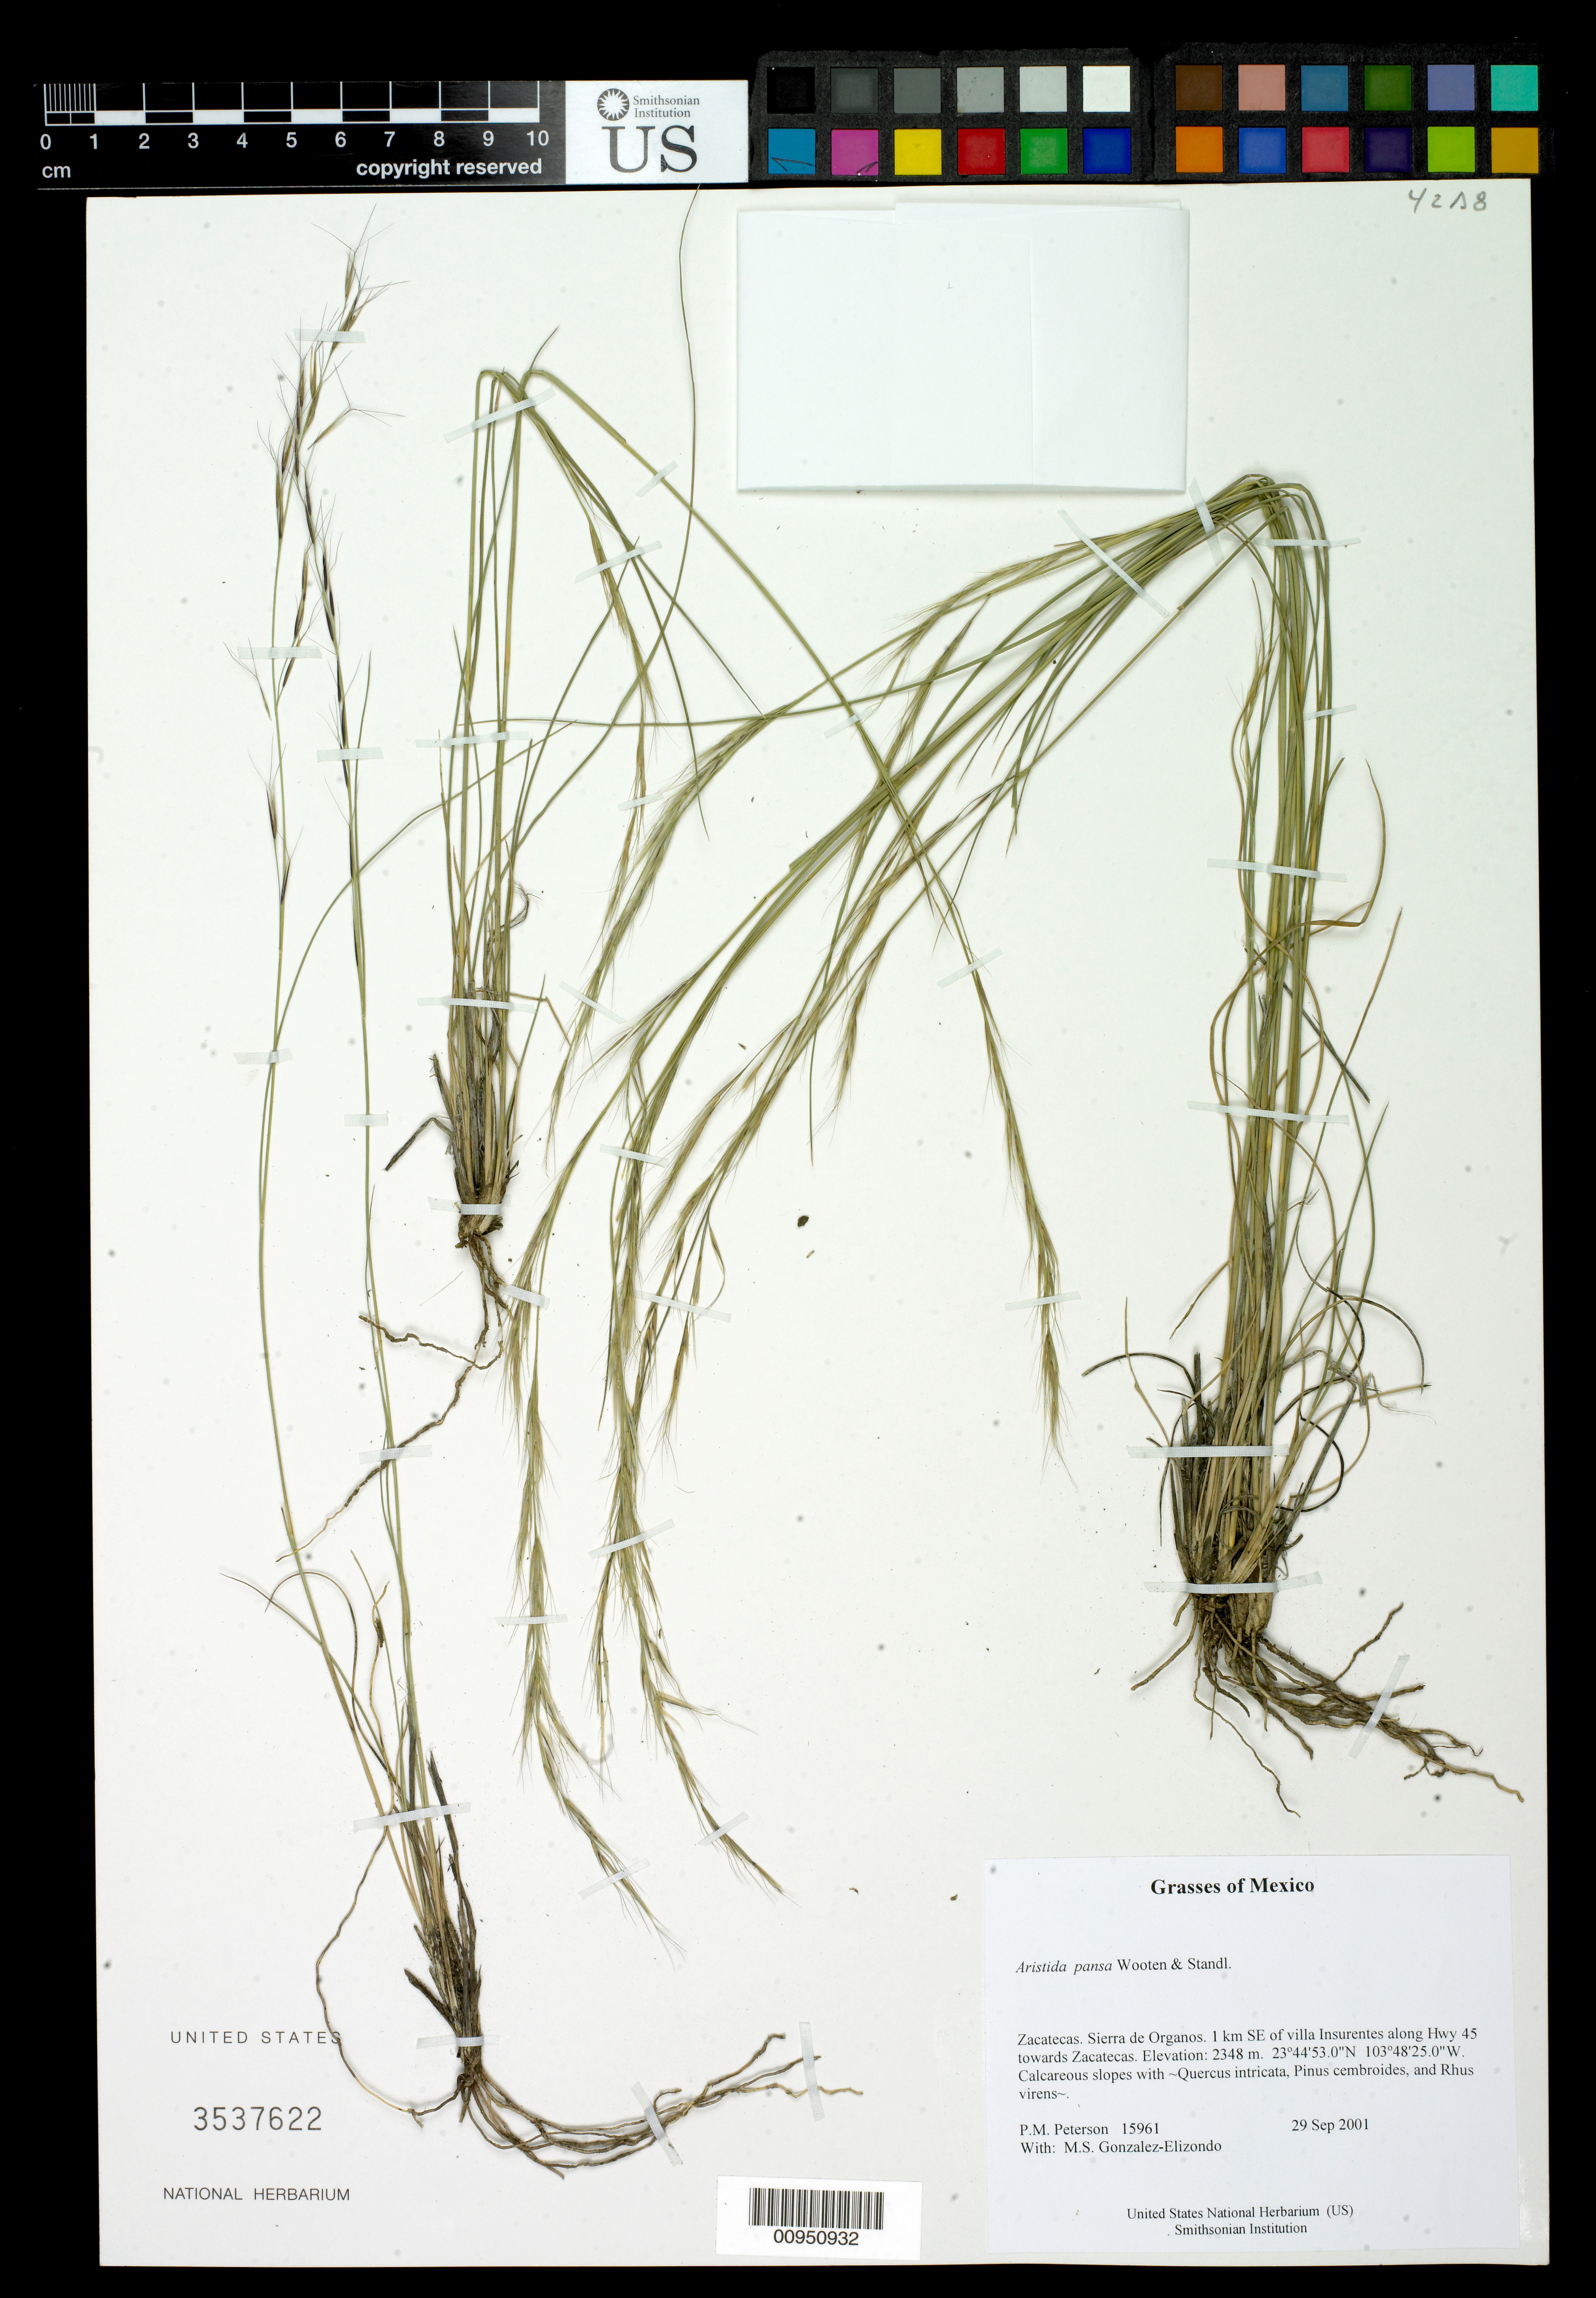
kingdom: Plantae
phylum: Tracheophyta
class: Liliopsida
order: Poales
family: Poaceae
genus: Aristida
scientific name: Aristida pansa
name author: Wooton & Standl.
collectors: P. M. Peterson & M. S. González-Elizondo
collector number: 15961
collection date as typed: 29 Sep 2001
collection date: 2001-09-29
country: Mexico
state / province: Zacatecas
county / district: Sierra de Organos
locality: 1 km SE of villa Insurentes along Hwy 45 towards Zacatecas.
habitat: Calcareous slopes with ~Quercus intricata, Pinus cembroides, and Rhus virens~.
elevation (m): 2348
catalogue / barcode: US 3537622